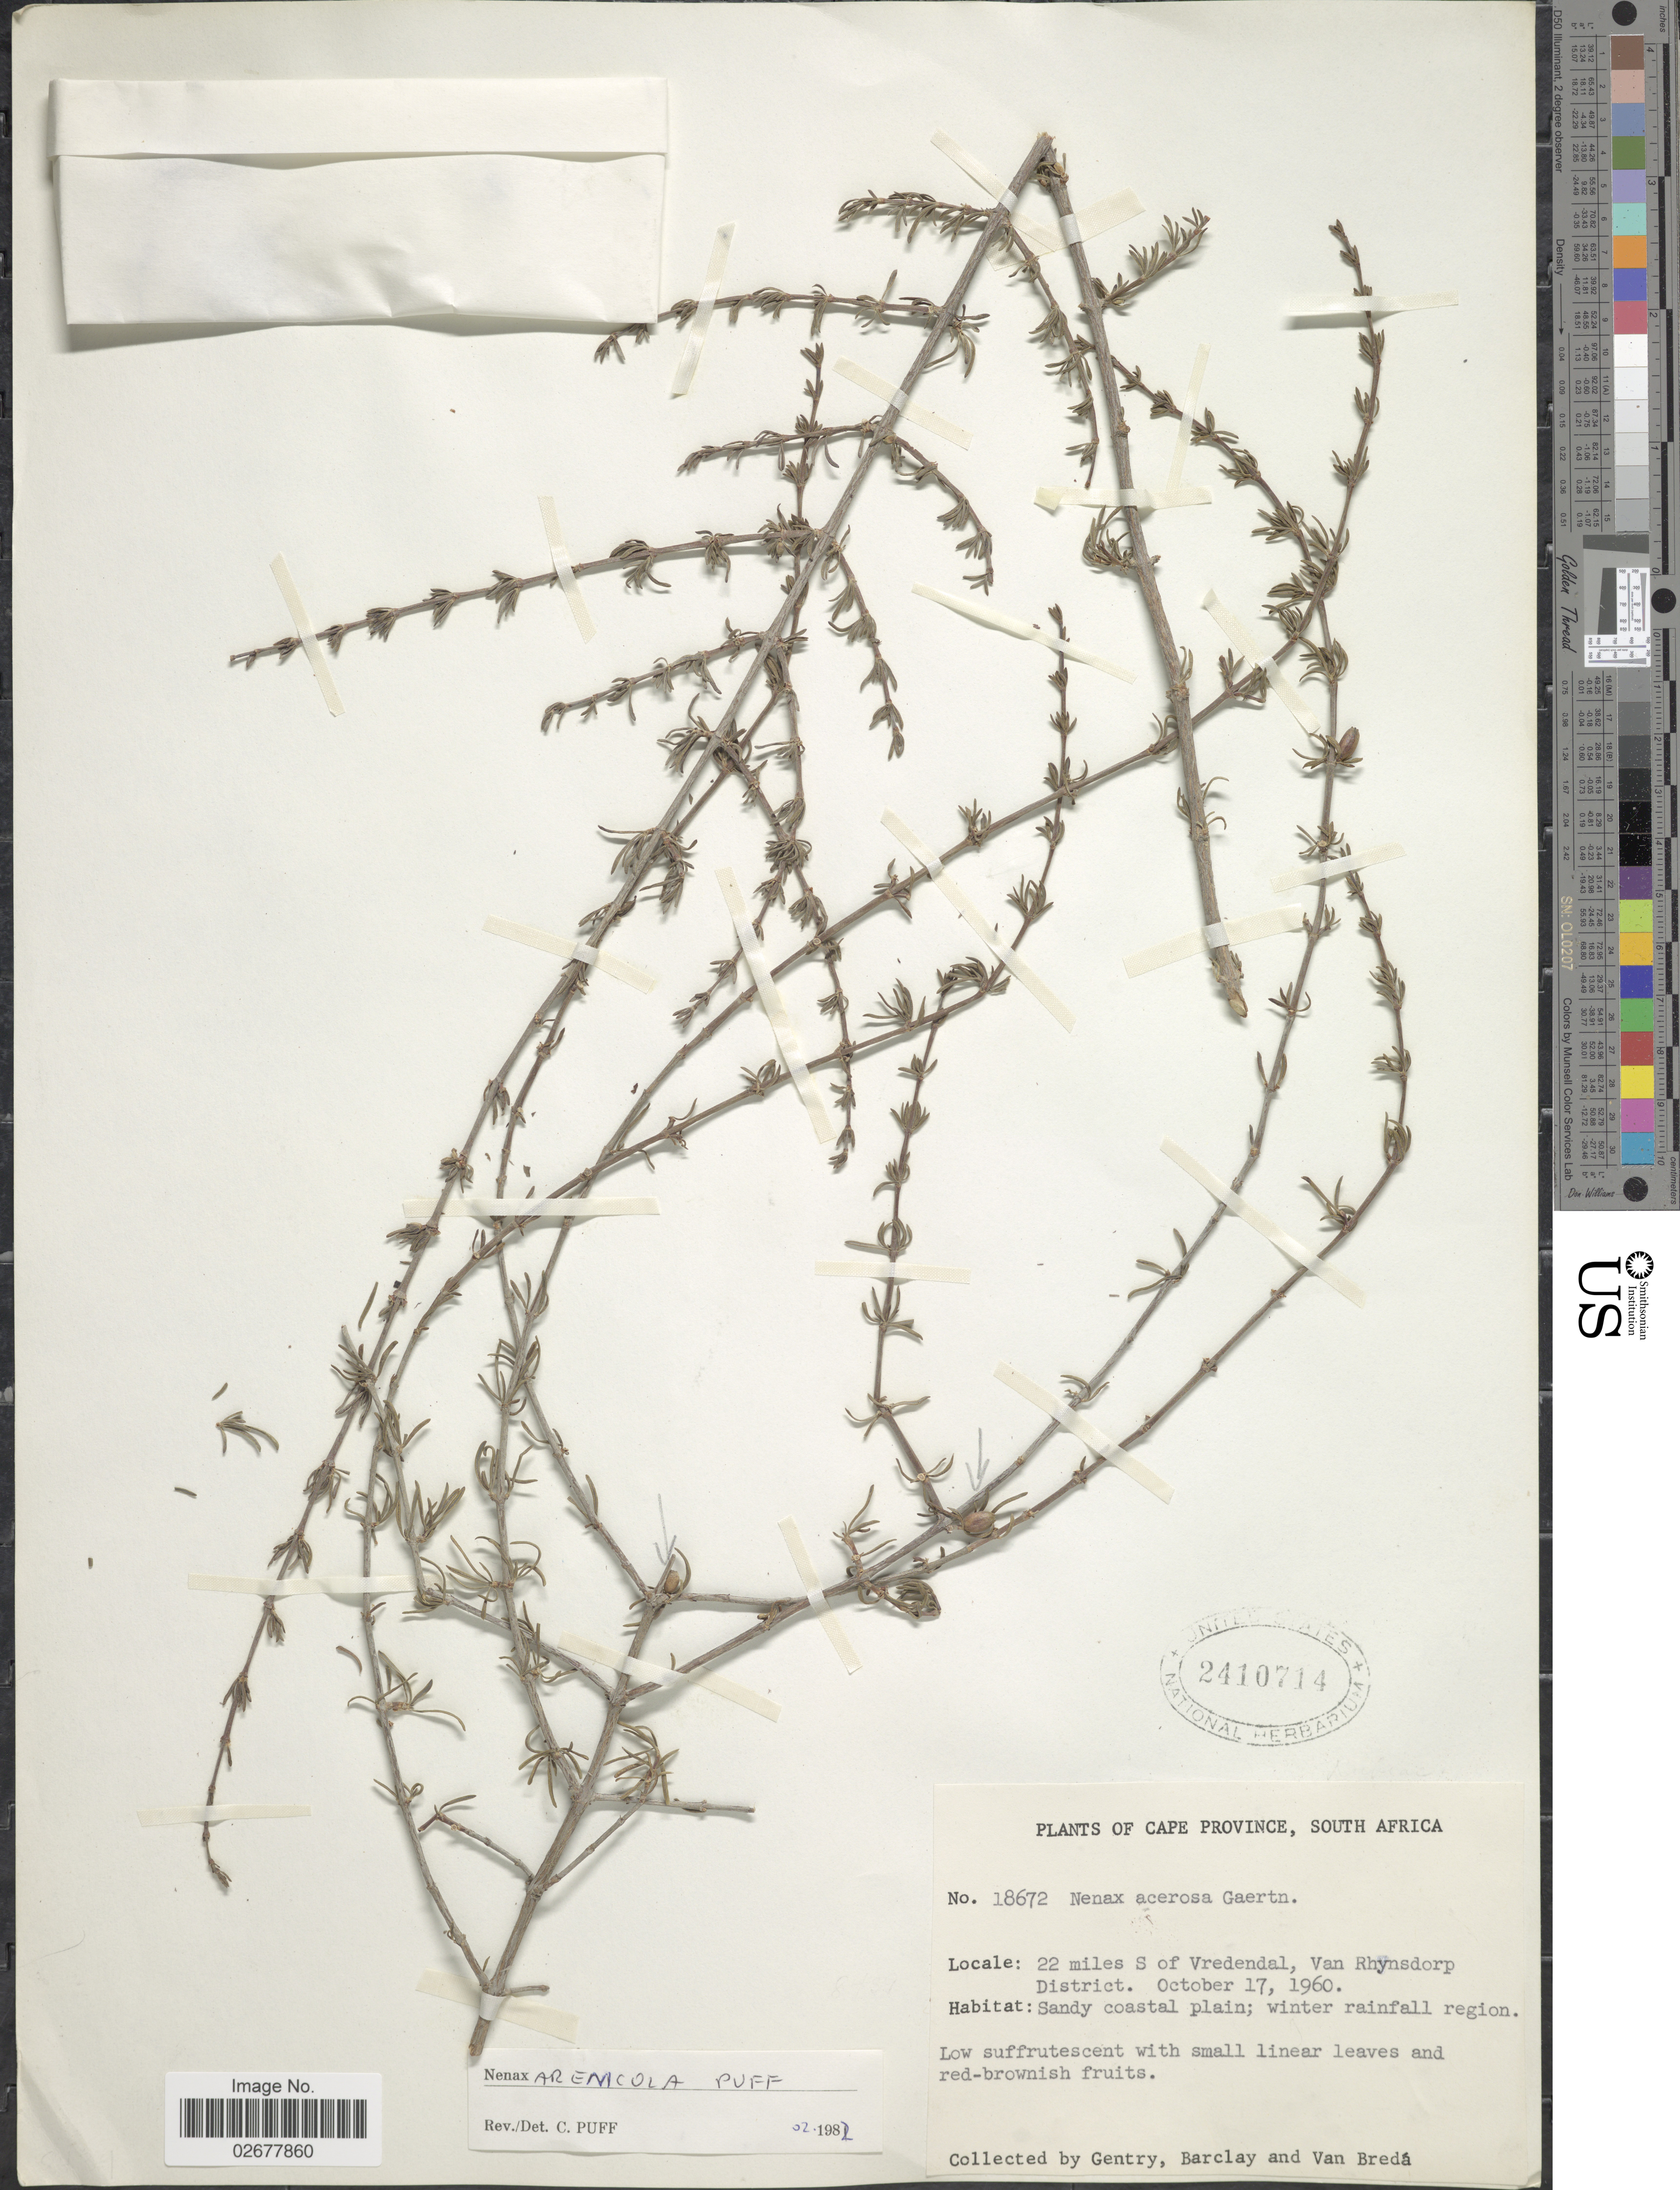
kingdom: Plantae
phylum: Tracheophyta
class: Magnoliopsida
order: Gentianales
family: Rubiaceae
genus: Nenax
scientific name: Nenax arenicola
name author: Puff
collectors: Gentry, --, -- Barclay & Van Bredá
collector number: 18672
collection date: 1960-10-17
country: South Africa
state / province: Western Cape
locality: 22 miles S of Vredendal, van Rhynsdorp District, Sandy coastal plain; winter rainfall region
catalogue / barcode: US 2410714